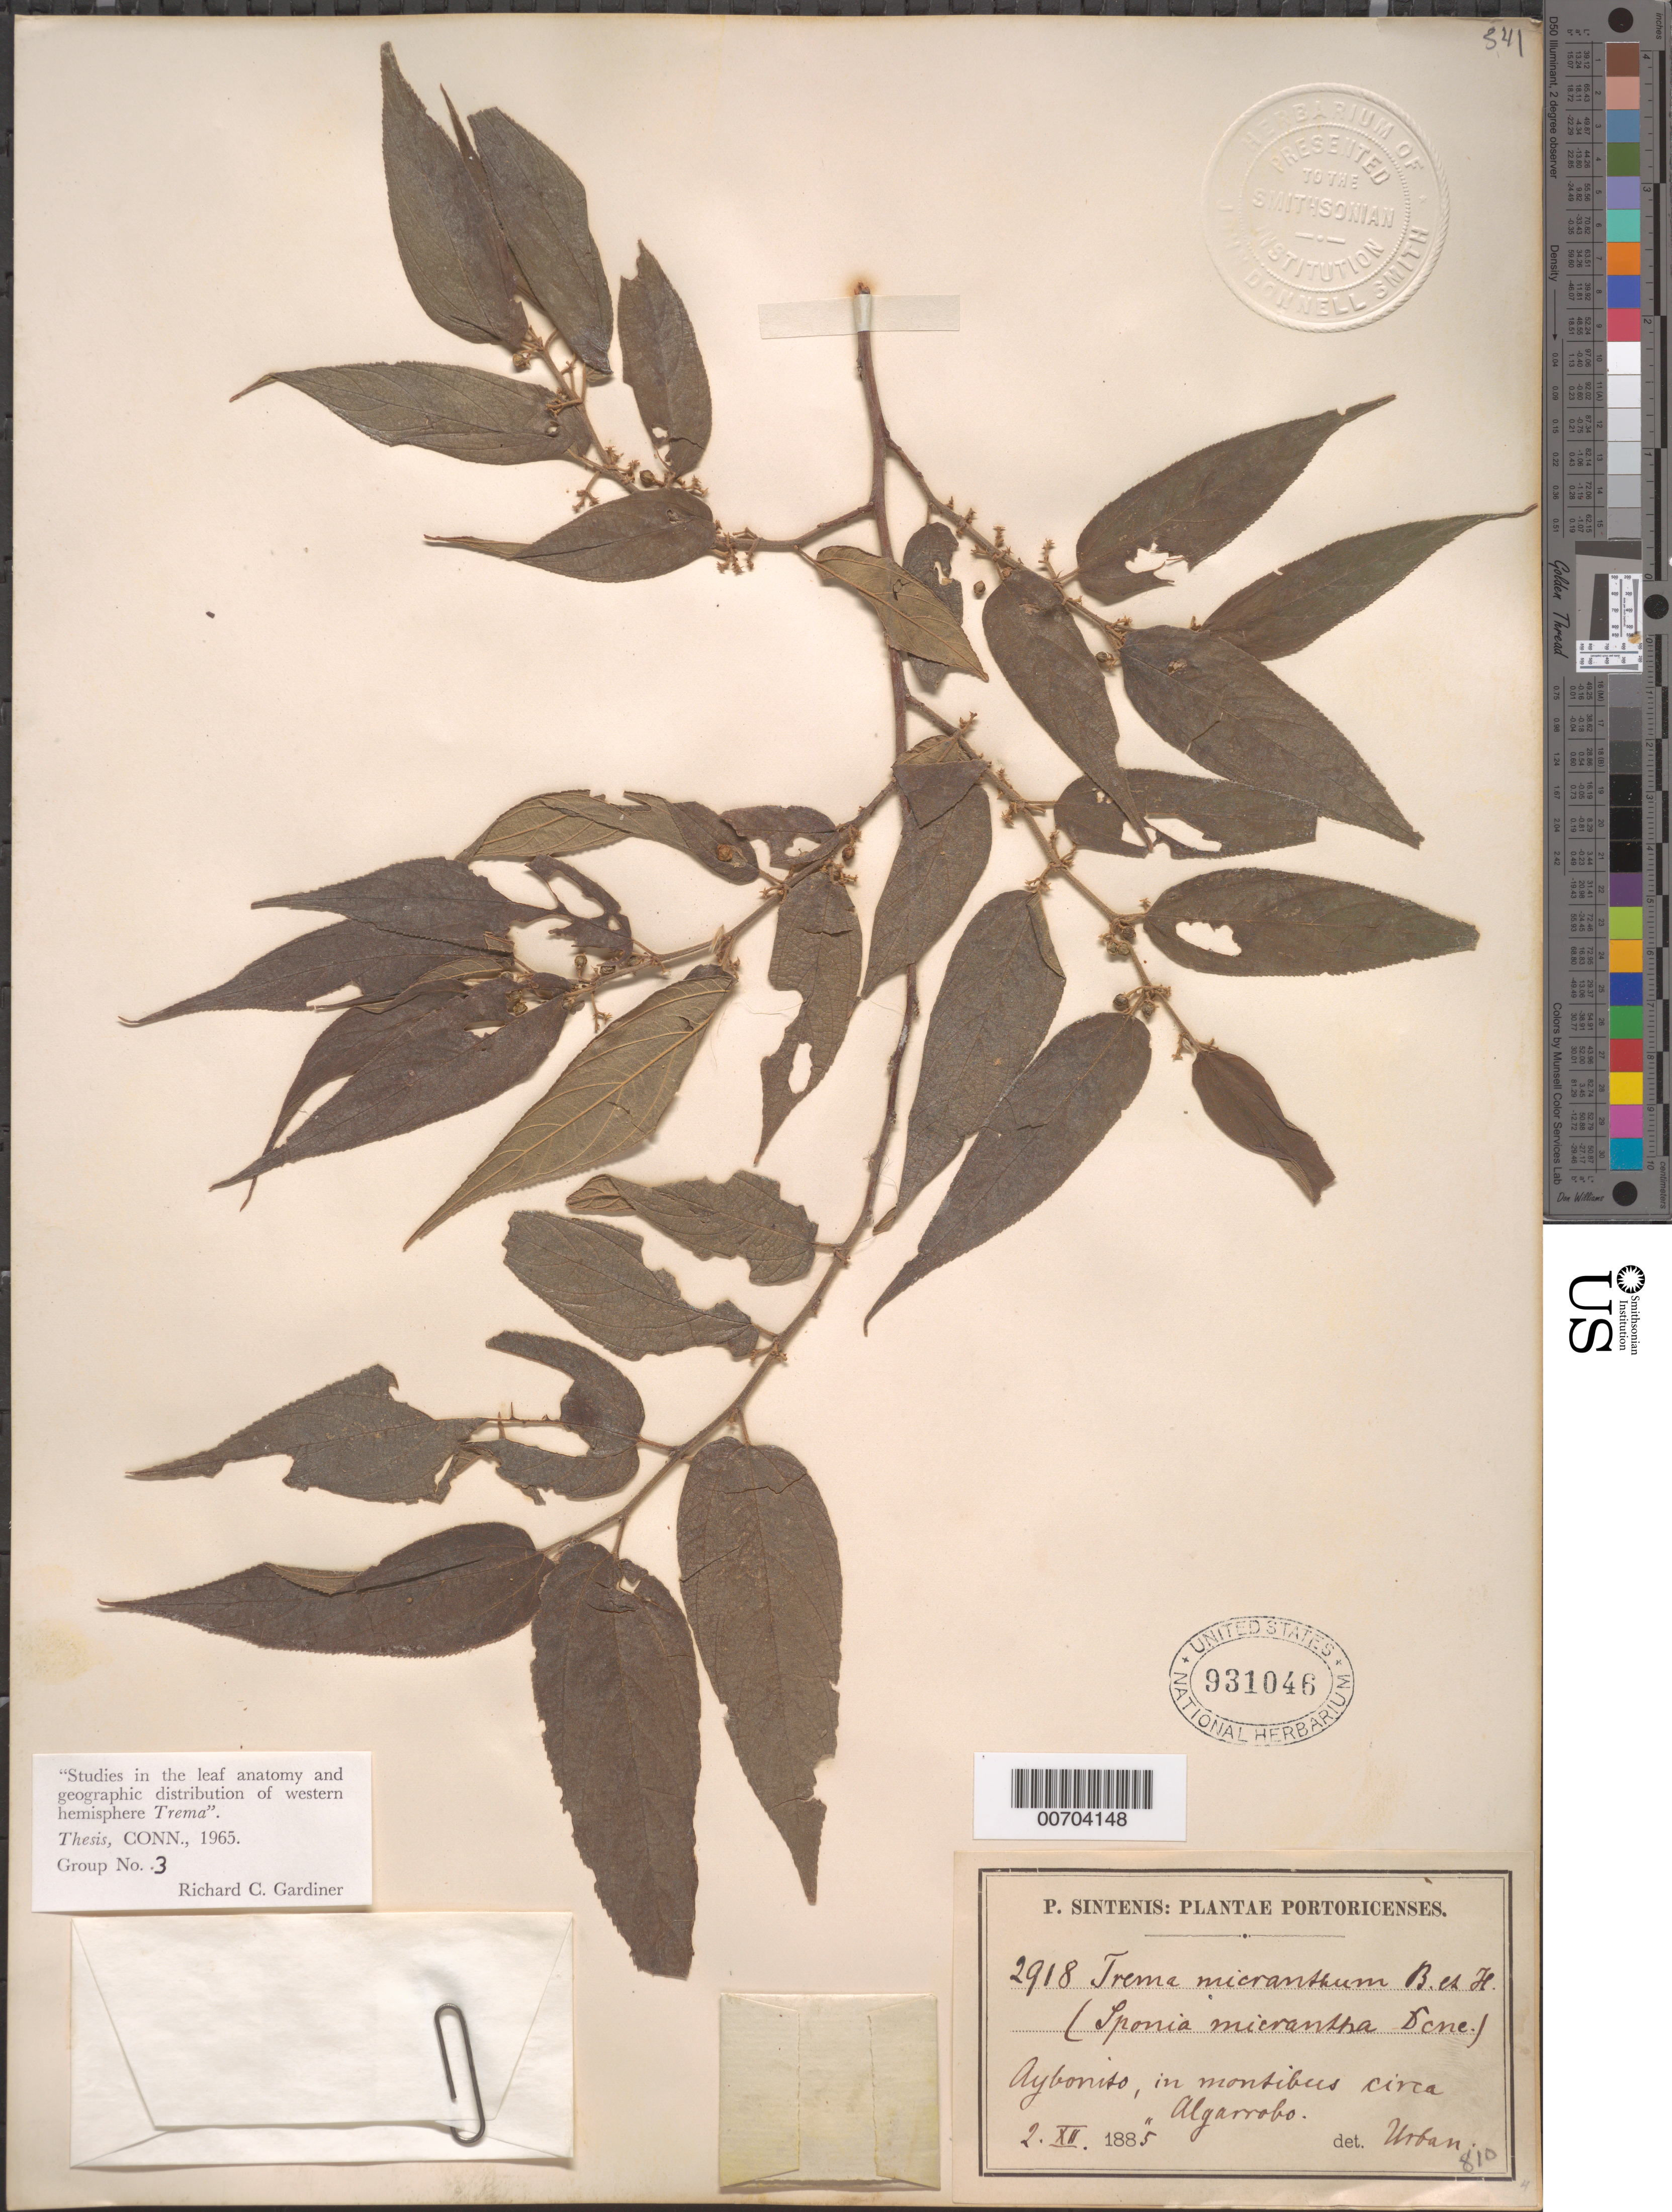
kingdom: Plantae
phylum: Tracheophyta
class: Magnoliopsida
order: Rosales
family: Cannabaceae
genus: Trema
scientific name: Trema micranthum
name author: (L.) Blume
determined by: Urban, Ignatz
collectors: P. Sintenis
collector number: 2918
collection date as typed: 02 Dec 1885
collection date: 1885-12-02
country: Puerto Rico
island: Greater Antilles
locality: Aybonito, in montibus circa Algarrobo.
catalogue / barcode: US 931046